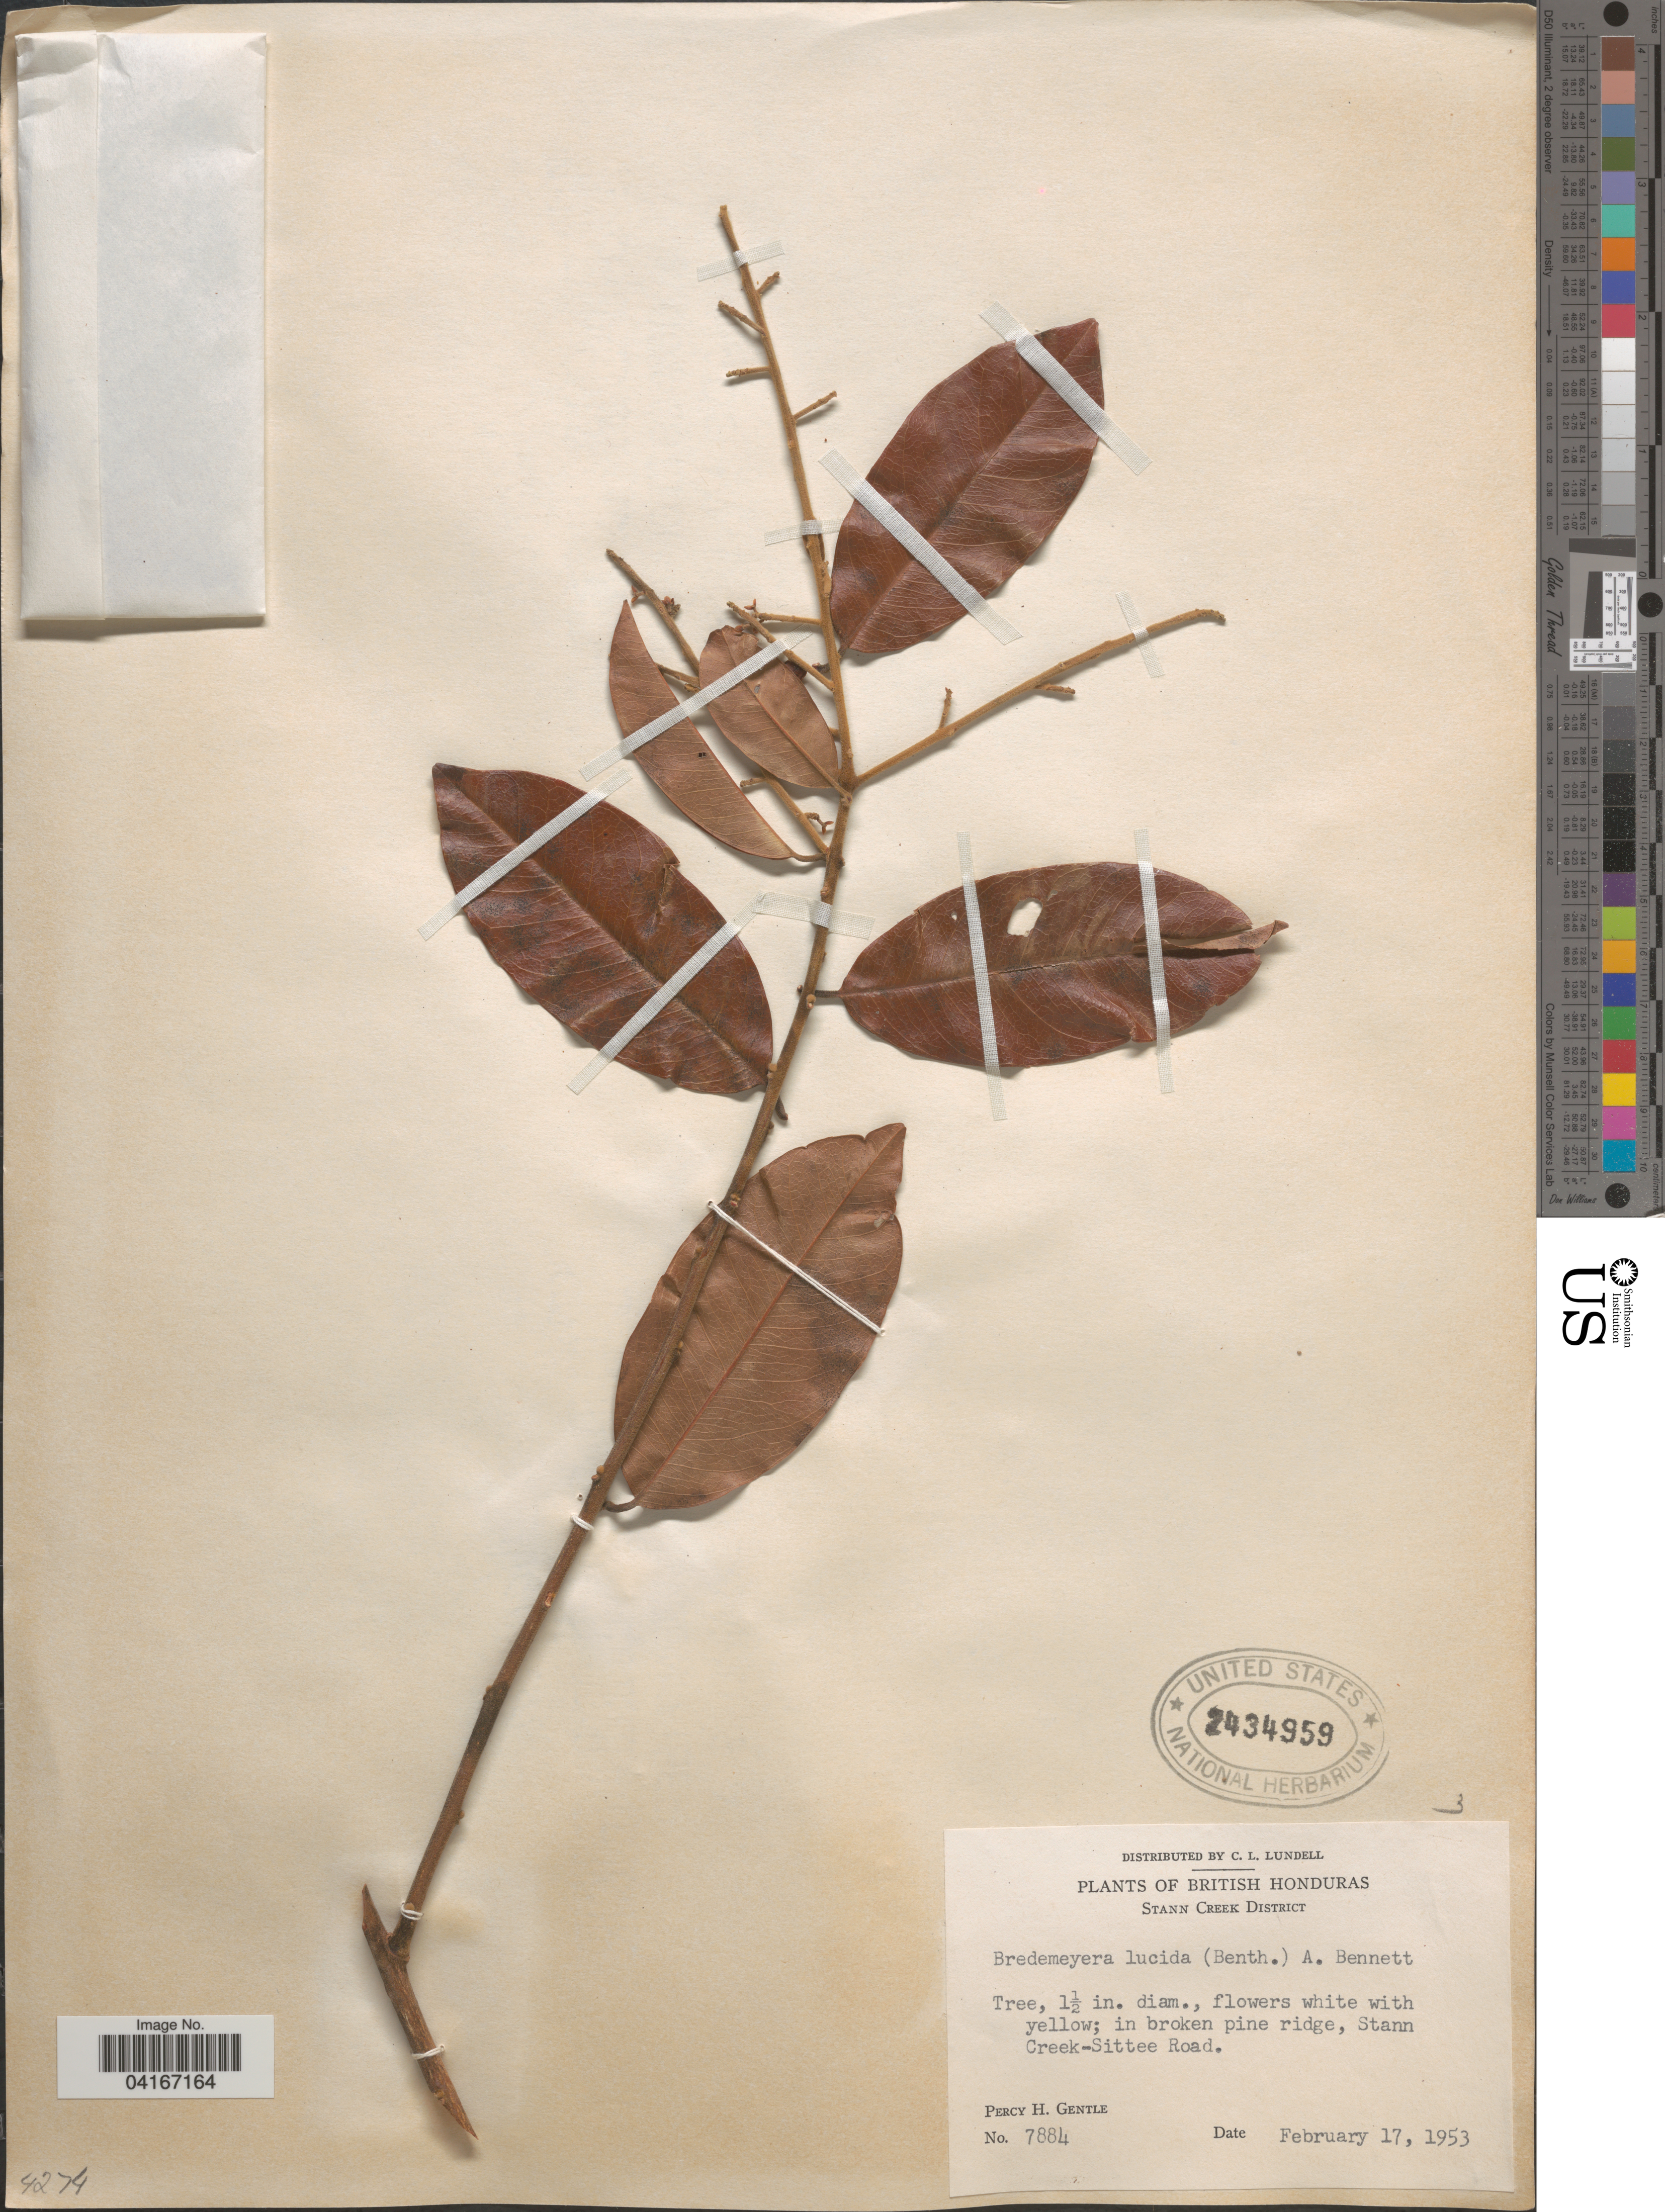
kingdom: Plantae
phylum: Tracheophyta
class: Magnoliopsida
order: Fabales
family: Polygalaceae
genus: Bredemeyera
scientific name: Bredemeyera lucida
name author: (Benth.) Klotzsch ex Hassk.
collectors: P. H. Gentle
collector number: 7884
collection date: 1953-02-17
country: Belize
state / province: Stann Creek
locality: British Honduras. In broken pine ridge, Stann-Creek-Sittee Road.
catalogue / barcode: US 2434959